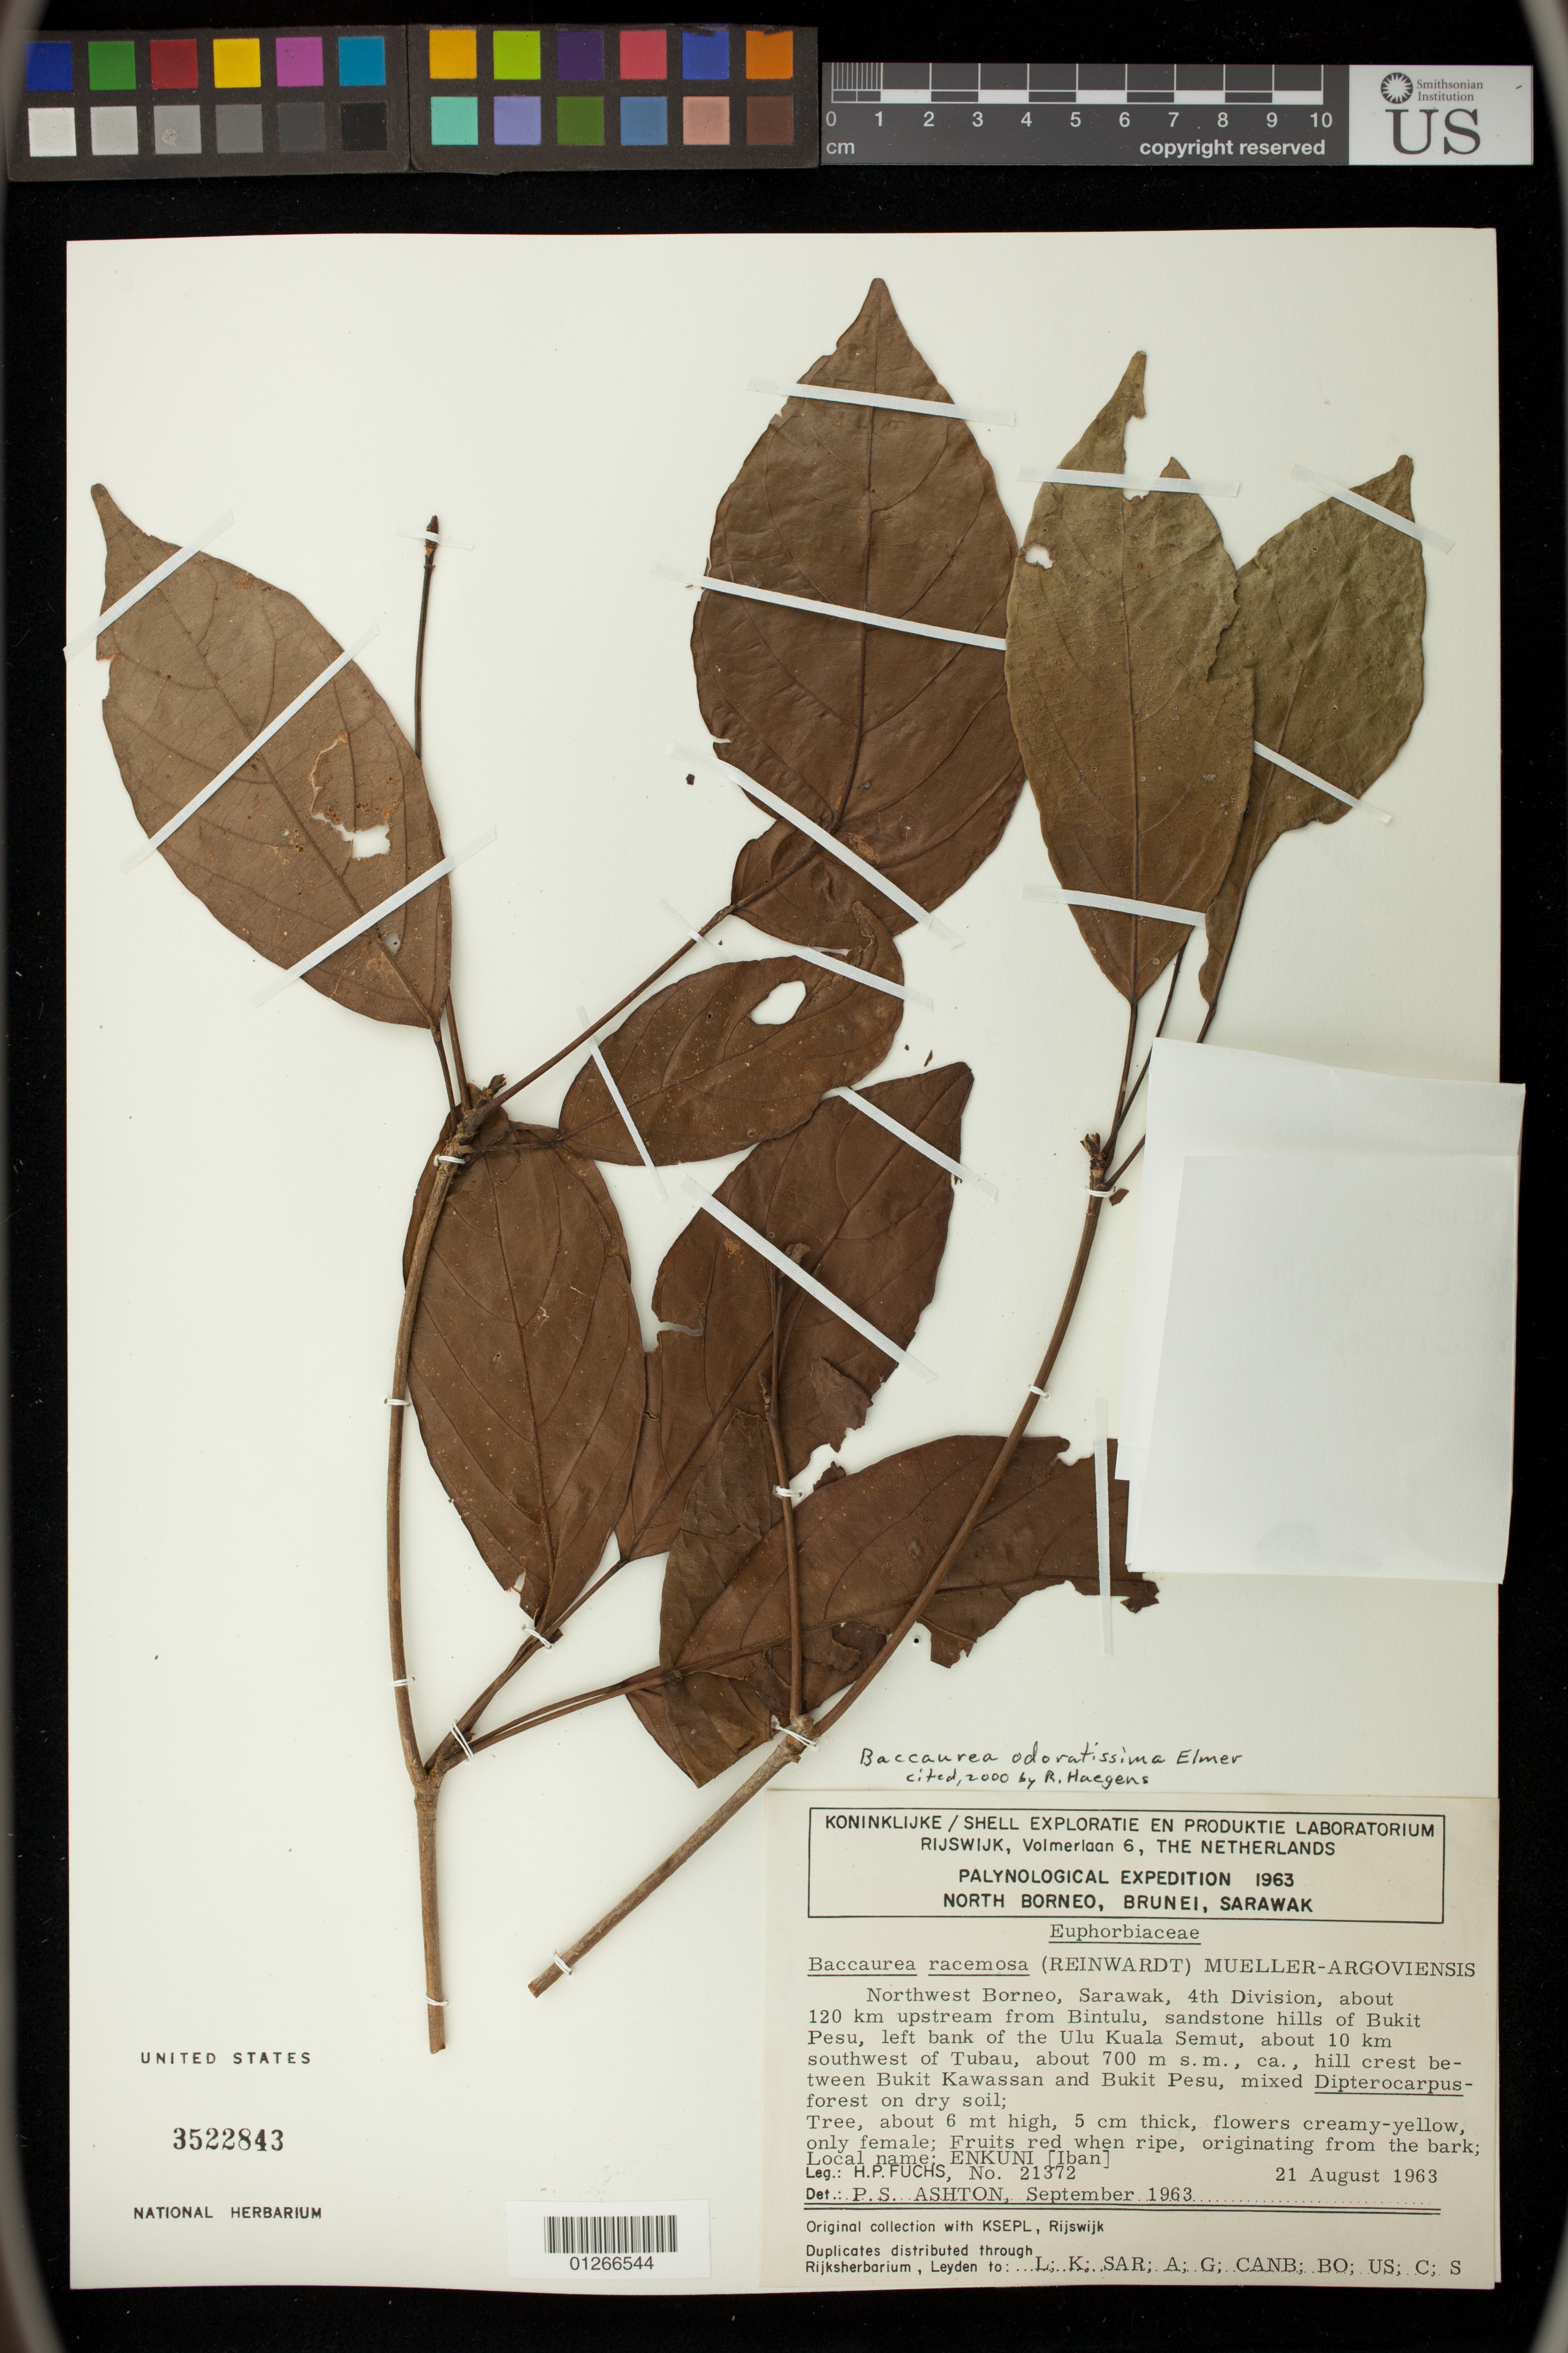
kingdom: Plantae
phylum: Tracheophyta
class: Magnoliopsida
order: Malpighiales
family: Phyllanthaceae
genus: Baccaurea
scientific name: Baccaurea odoratissima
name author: Elmer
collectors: H. P. Fuchs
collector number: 21372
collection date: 1963-08-21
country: Malaysia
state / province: Sarawak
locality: Northwest Borneo, 4th Division, about 120 km upstream from Bintulu, sandstone hills of Bukit Pesu, left bank of the Ulu Kuala Semut, about 10 km southwest of Tubau, hill crest between Bukit Kawassan and Bukit Pesu.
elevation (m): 700